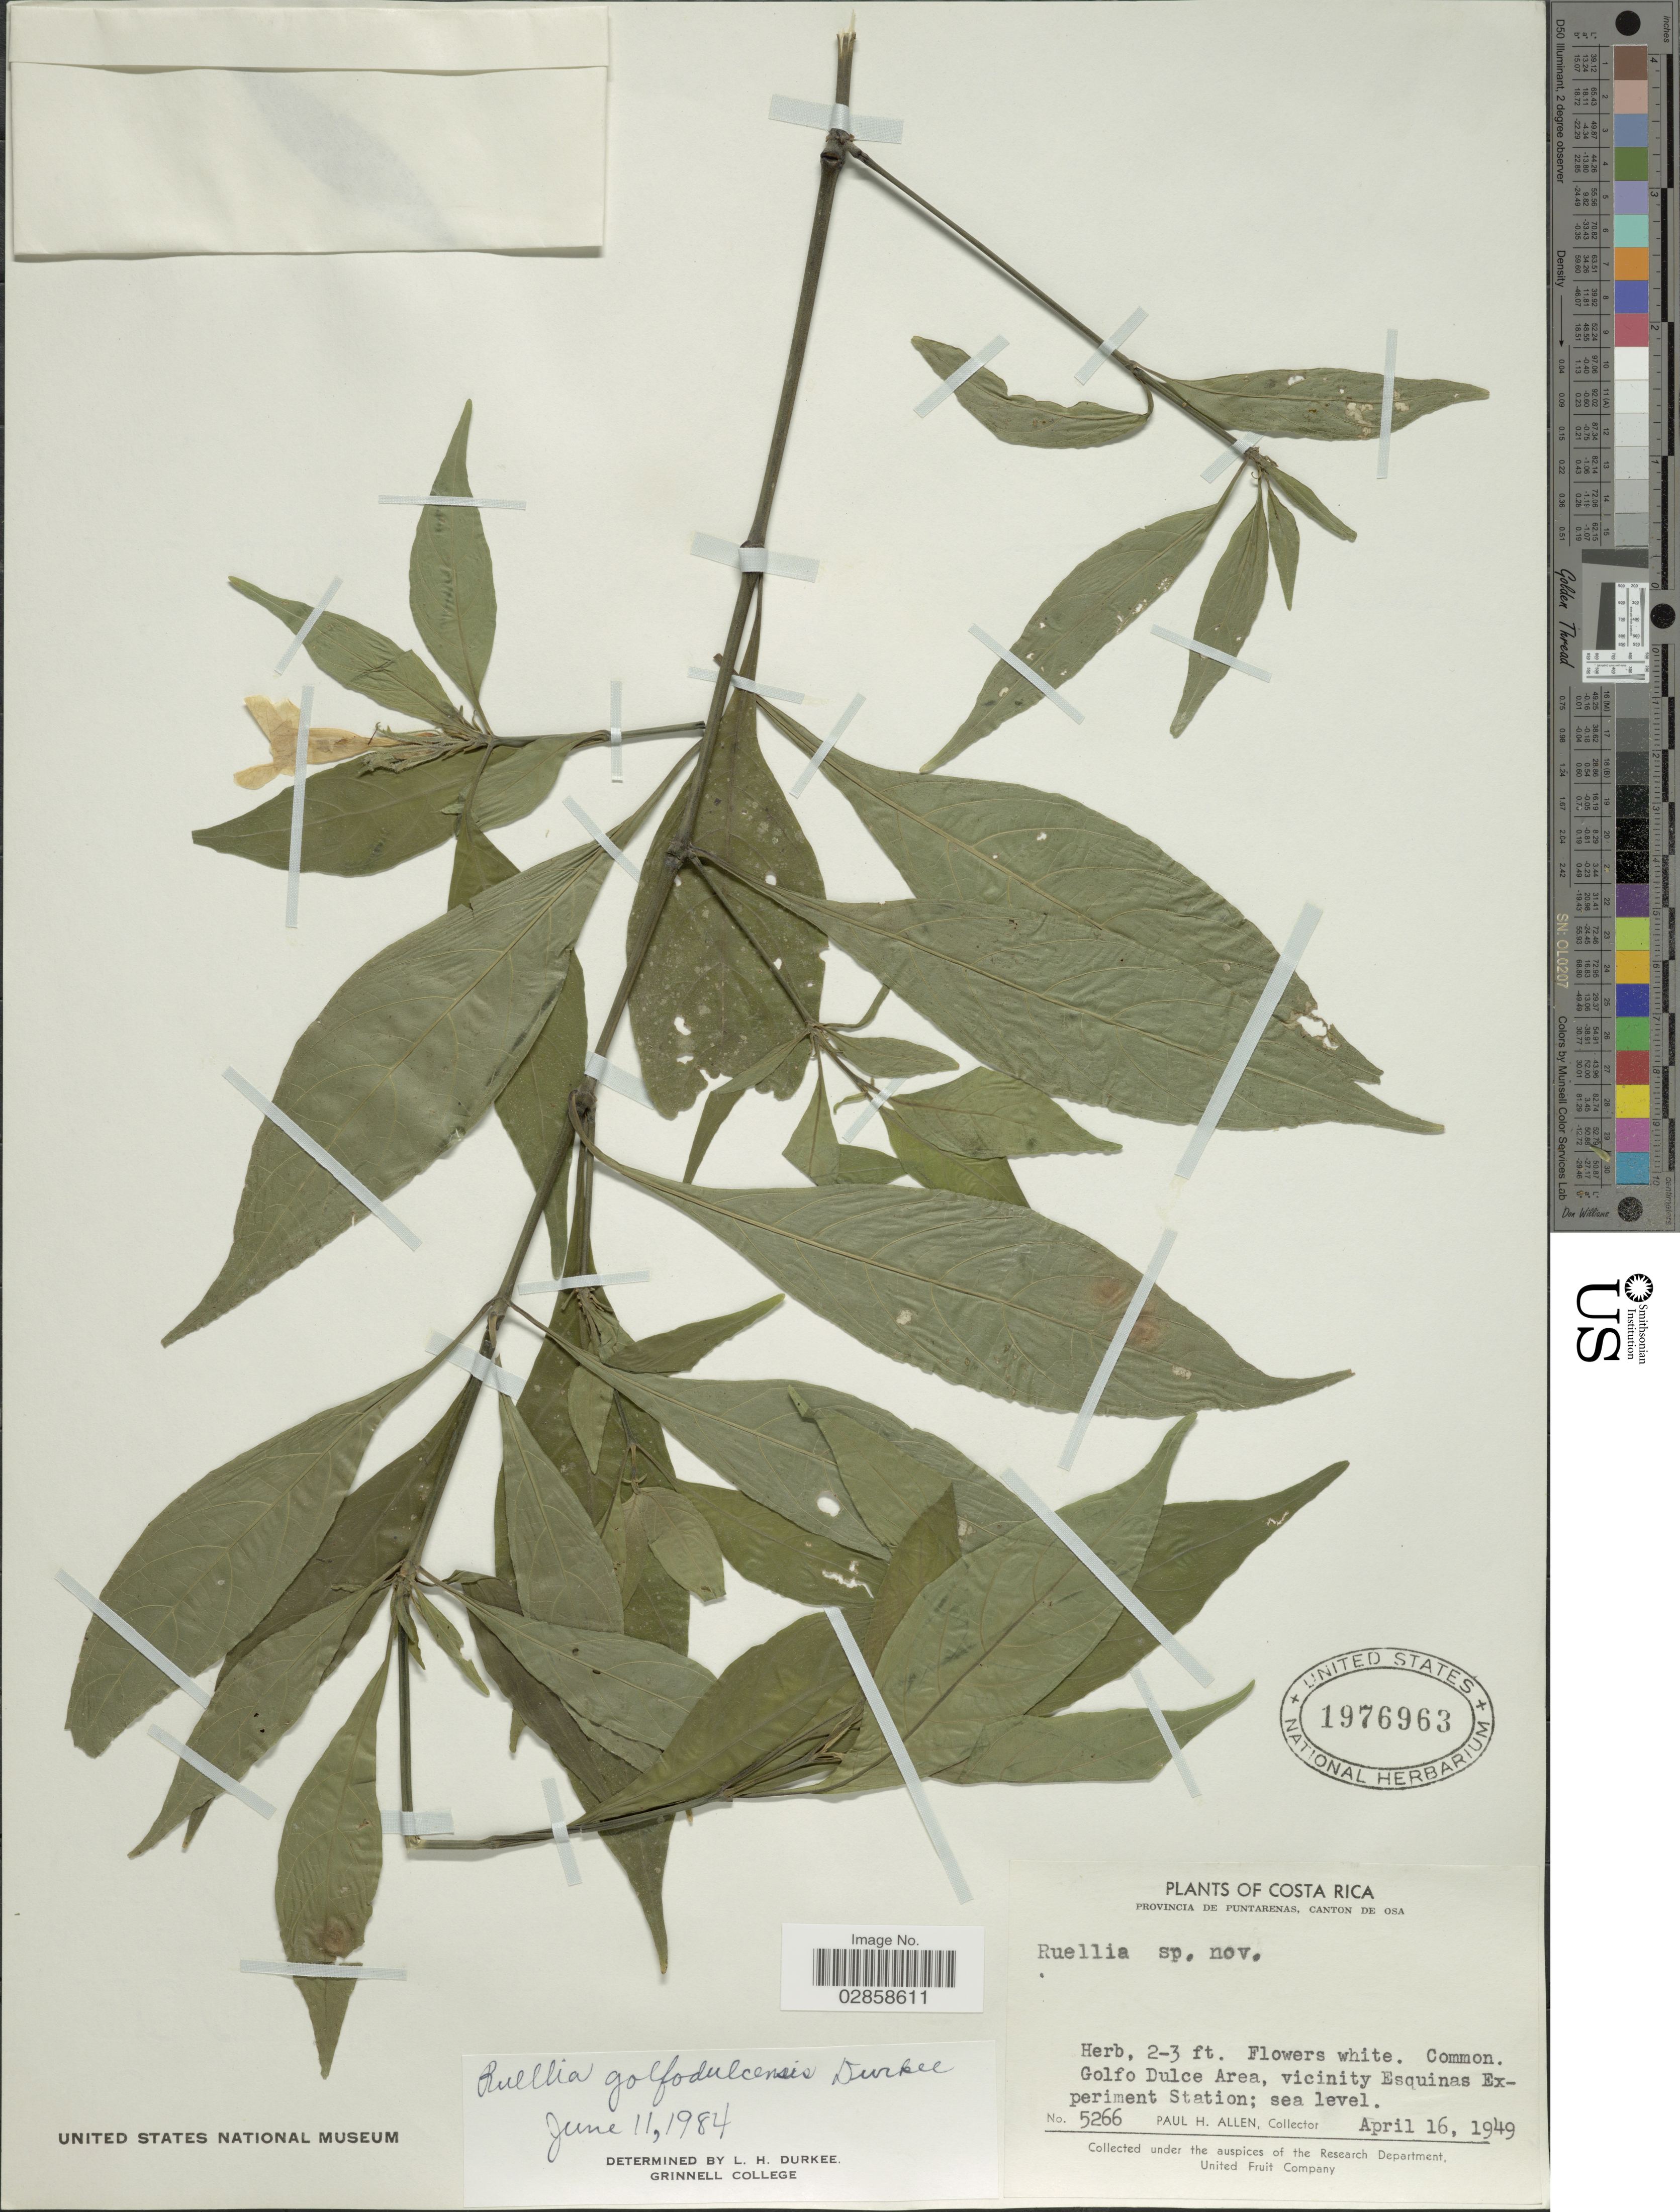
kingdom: Plantae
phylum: Tracheophyta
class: Magnoliopsida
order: Lamiales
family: Acanthaceae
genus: Ruellia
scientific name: Ruellia golfodulcensis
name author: Durkee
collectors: P. H. Allen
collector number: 5266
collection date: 1949-04-16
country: Costa Rica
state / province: Puntarenas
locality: Canton de Osa. Golfo Dulce Area, vicinity Esquinas Experiment Station.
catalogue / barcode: US 1976963